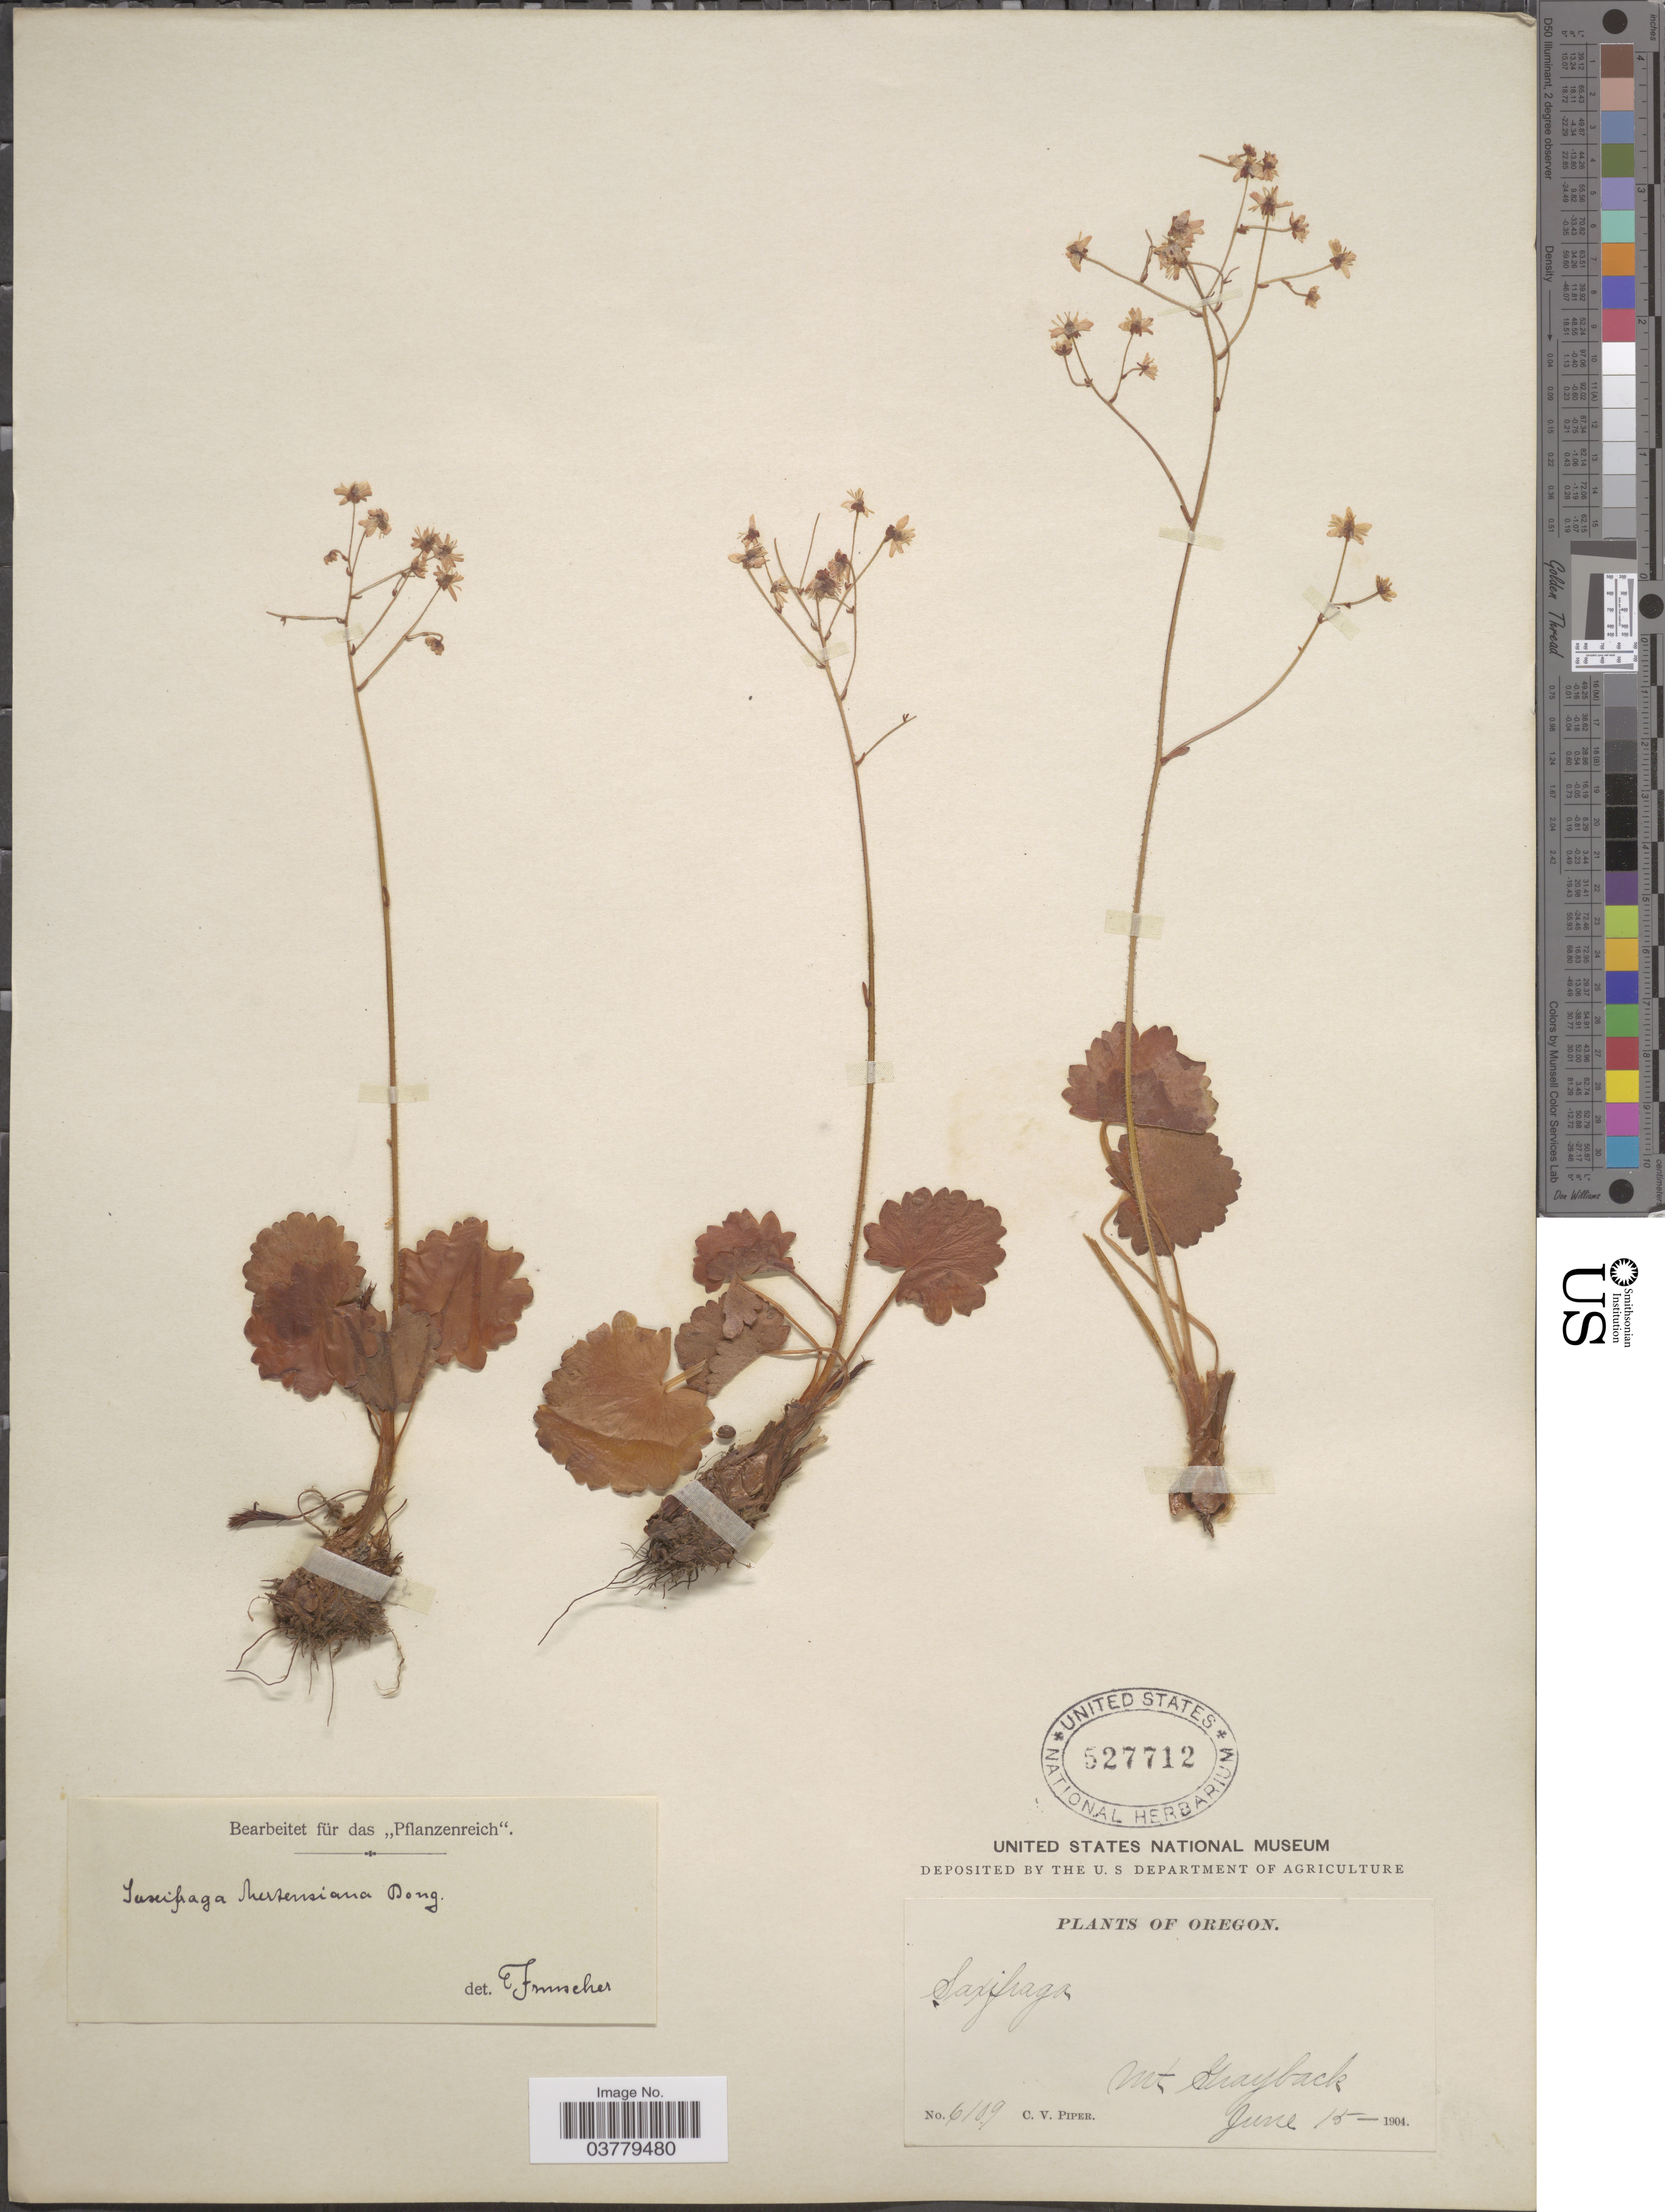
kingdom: Plantae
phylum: Tracheophyta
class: Magnoliopsida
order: Saxifragales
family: Saxifragaceae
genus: Saxifraga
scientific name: Saxifraga mertensiana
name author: Bong.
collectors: C. V. Piper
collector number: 6109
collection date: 1904-06-15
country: United States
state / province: Oregon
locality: Mt Grayback.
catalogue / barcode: US 527712